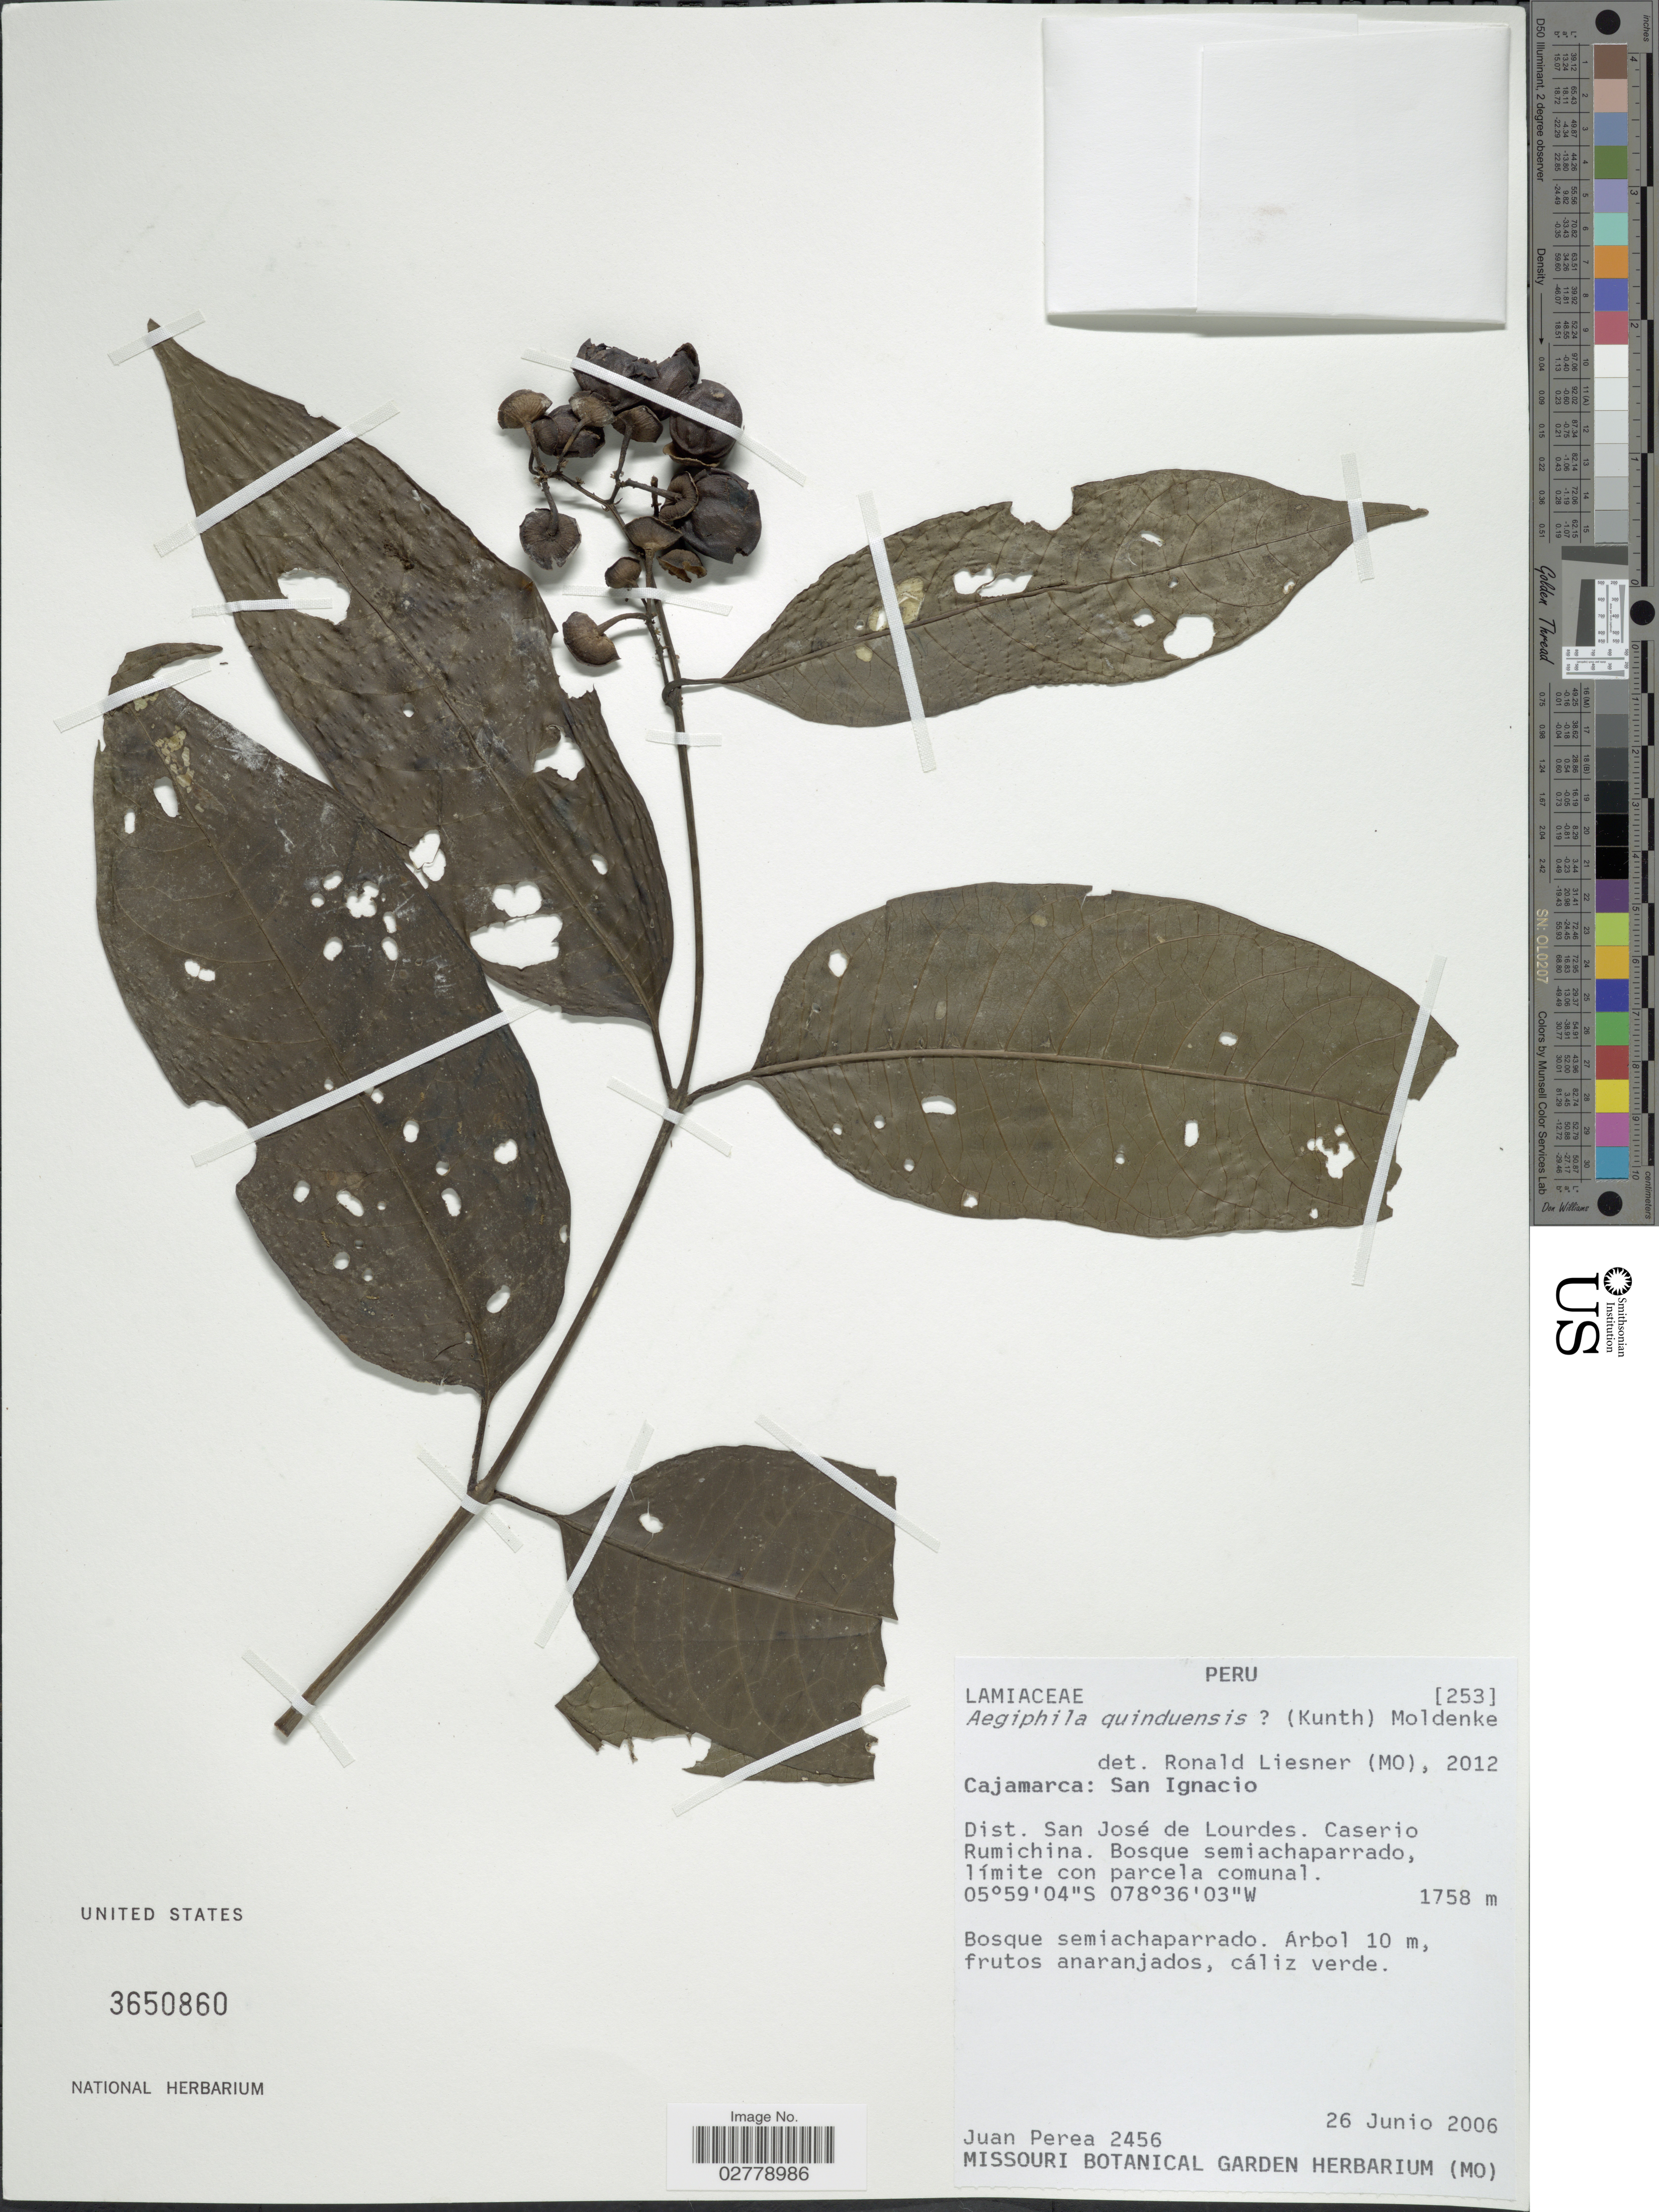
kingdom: Plantae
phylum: Tracheophyta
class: Magnoliopsida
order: Lamiales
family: Lamiaceae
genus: Aegiphila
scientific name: Aegiphila quinduensis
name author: (Kunth) Moldenke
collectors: J. Perea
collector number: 2456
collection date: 2006-06-26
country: Peru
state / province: Cajamarca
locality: San Ignacio. Dist. San José de Lourdes. Caserio Rumichina.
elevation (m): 1758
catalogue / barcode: US 3650860